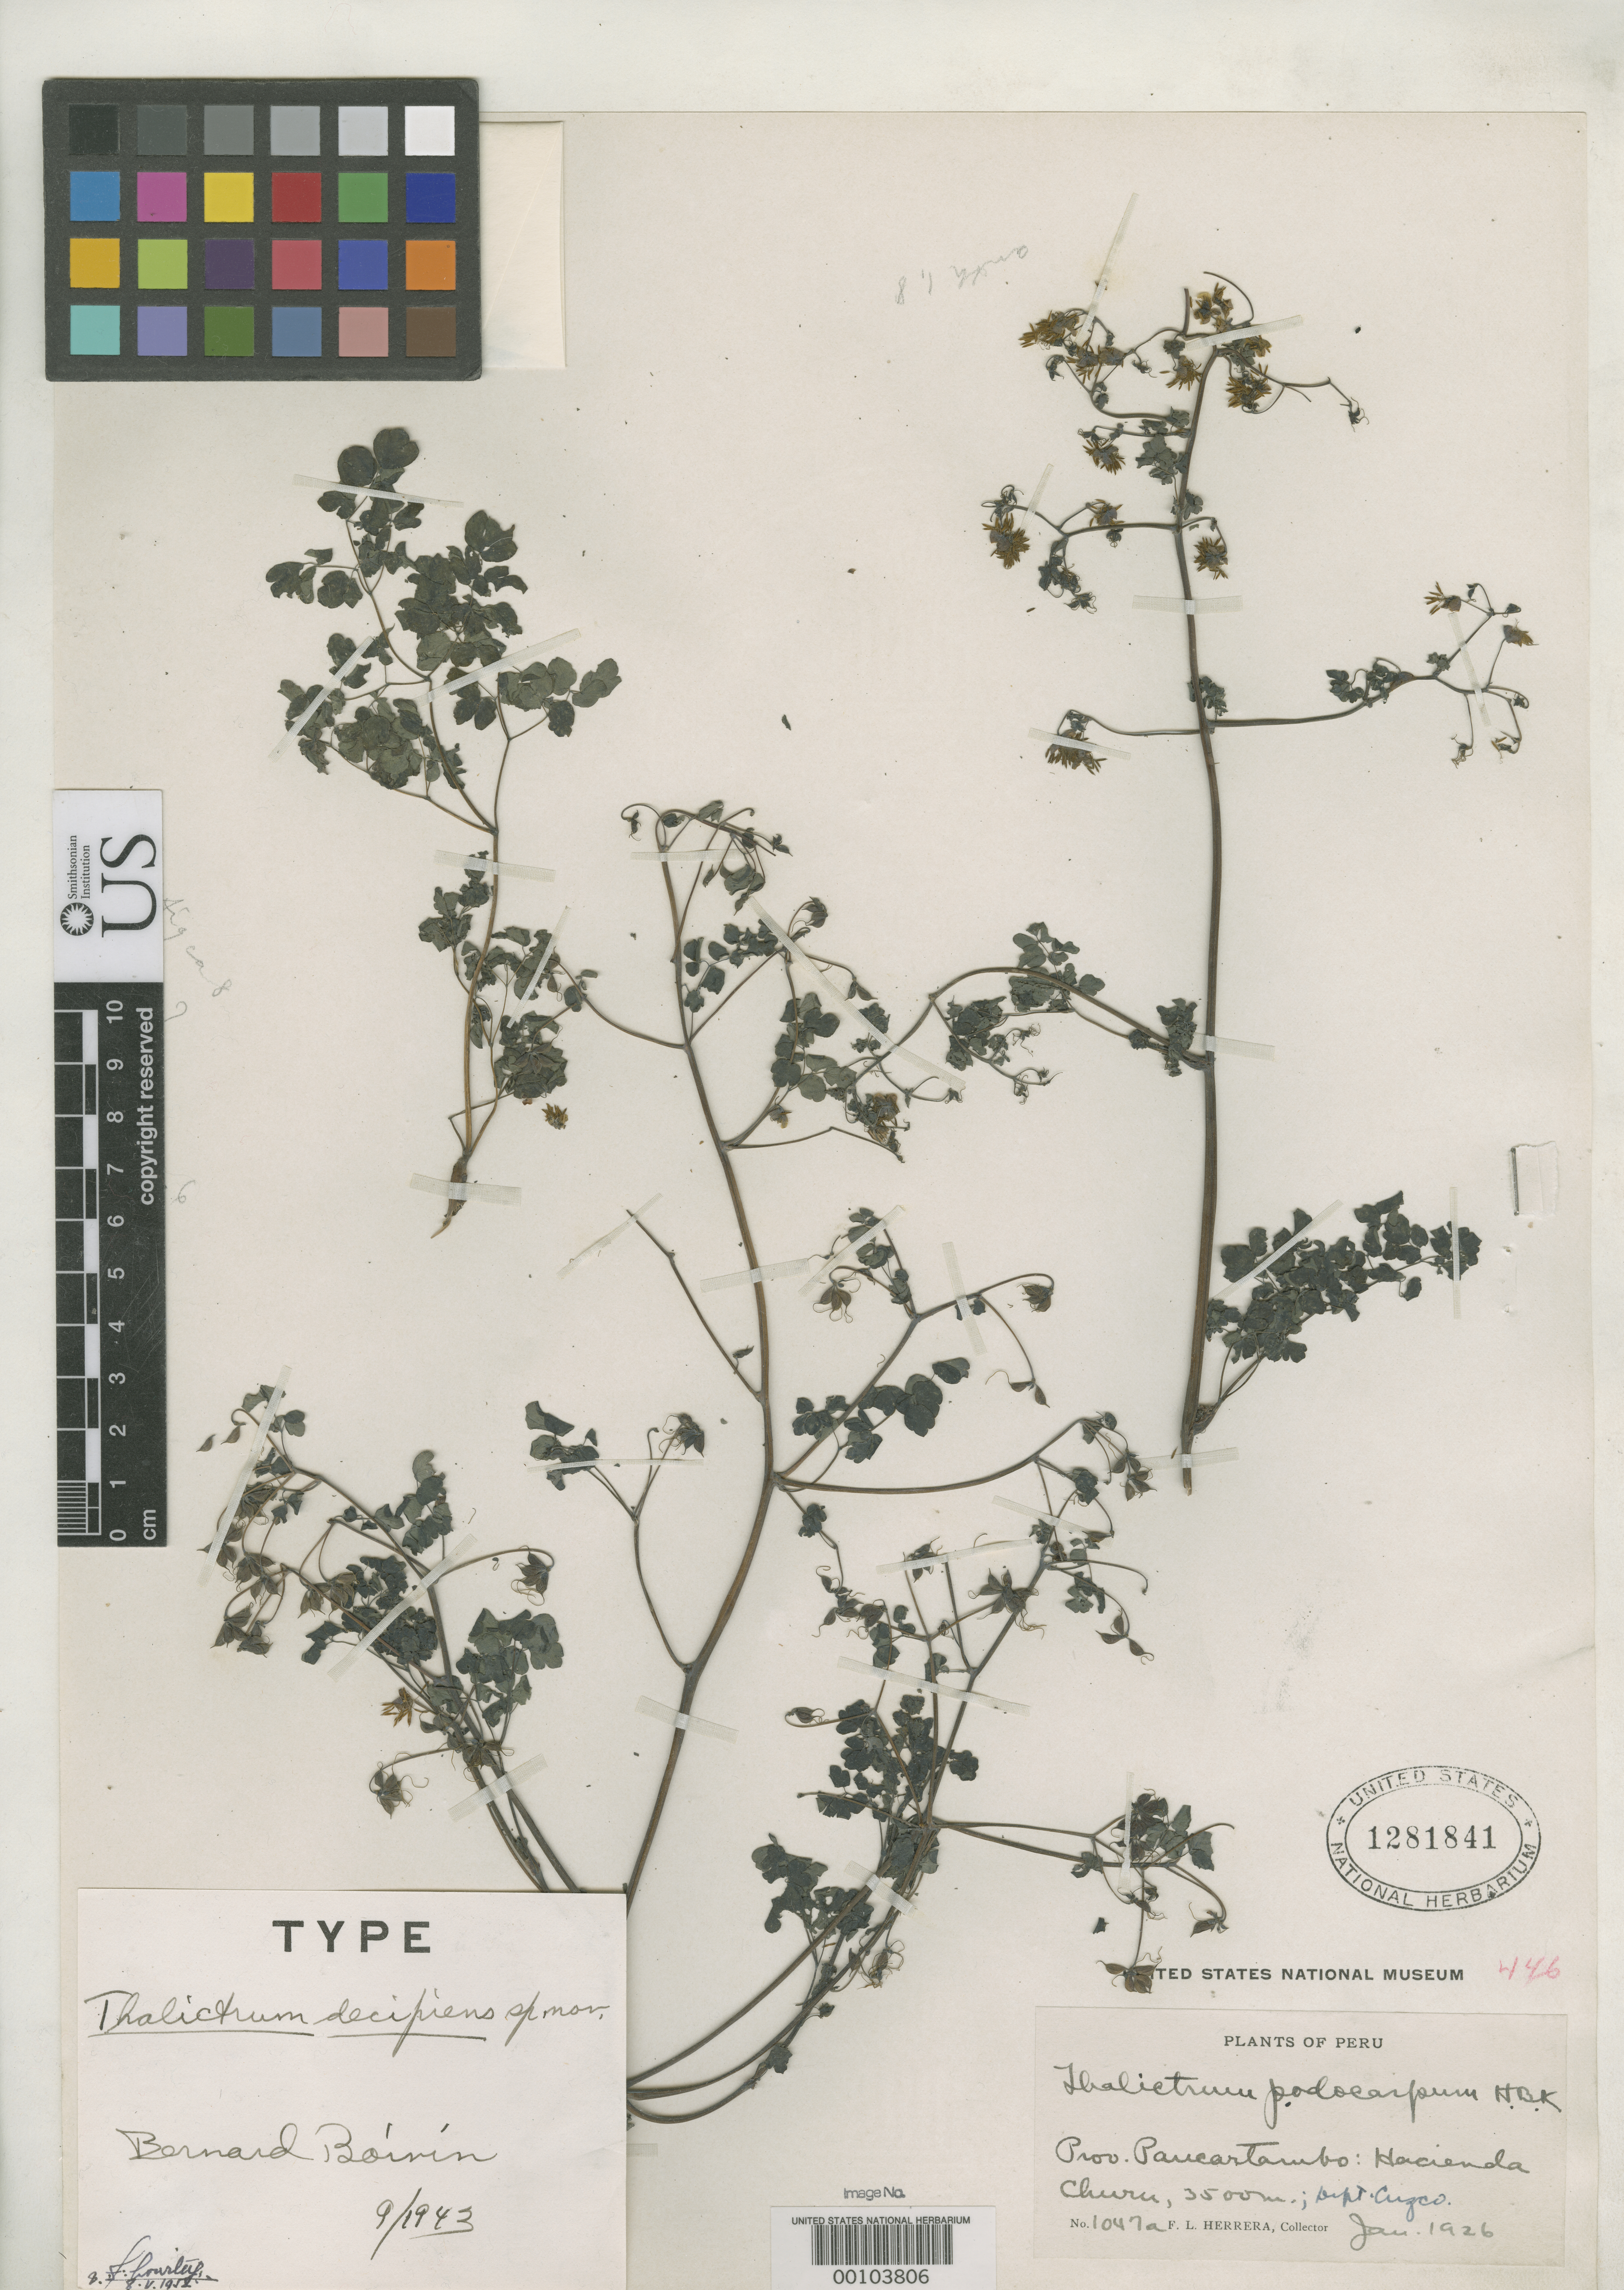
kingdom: Plantae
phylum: Tracheophyta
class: Magnoliopsida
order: Ranunculales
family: Ranunculaceae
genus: Thalictrum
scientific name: Thalictrum decipiens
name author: B. Boivin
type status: Holotype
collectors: F. L. Herrera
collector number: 1047a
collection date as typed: Jan 1926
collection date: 1926-01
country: Peru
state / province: Cusco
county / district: Paucartambo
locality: Hacienda Churu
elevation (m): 3500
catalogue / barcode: US 1281841